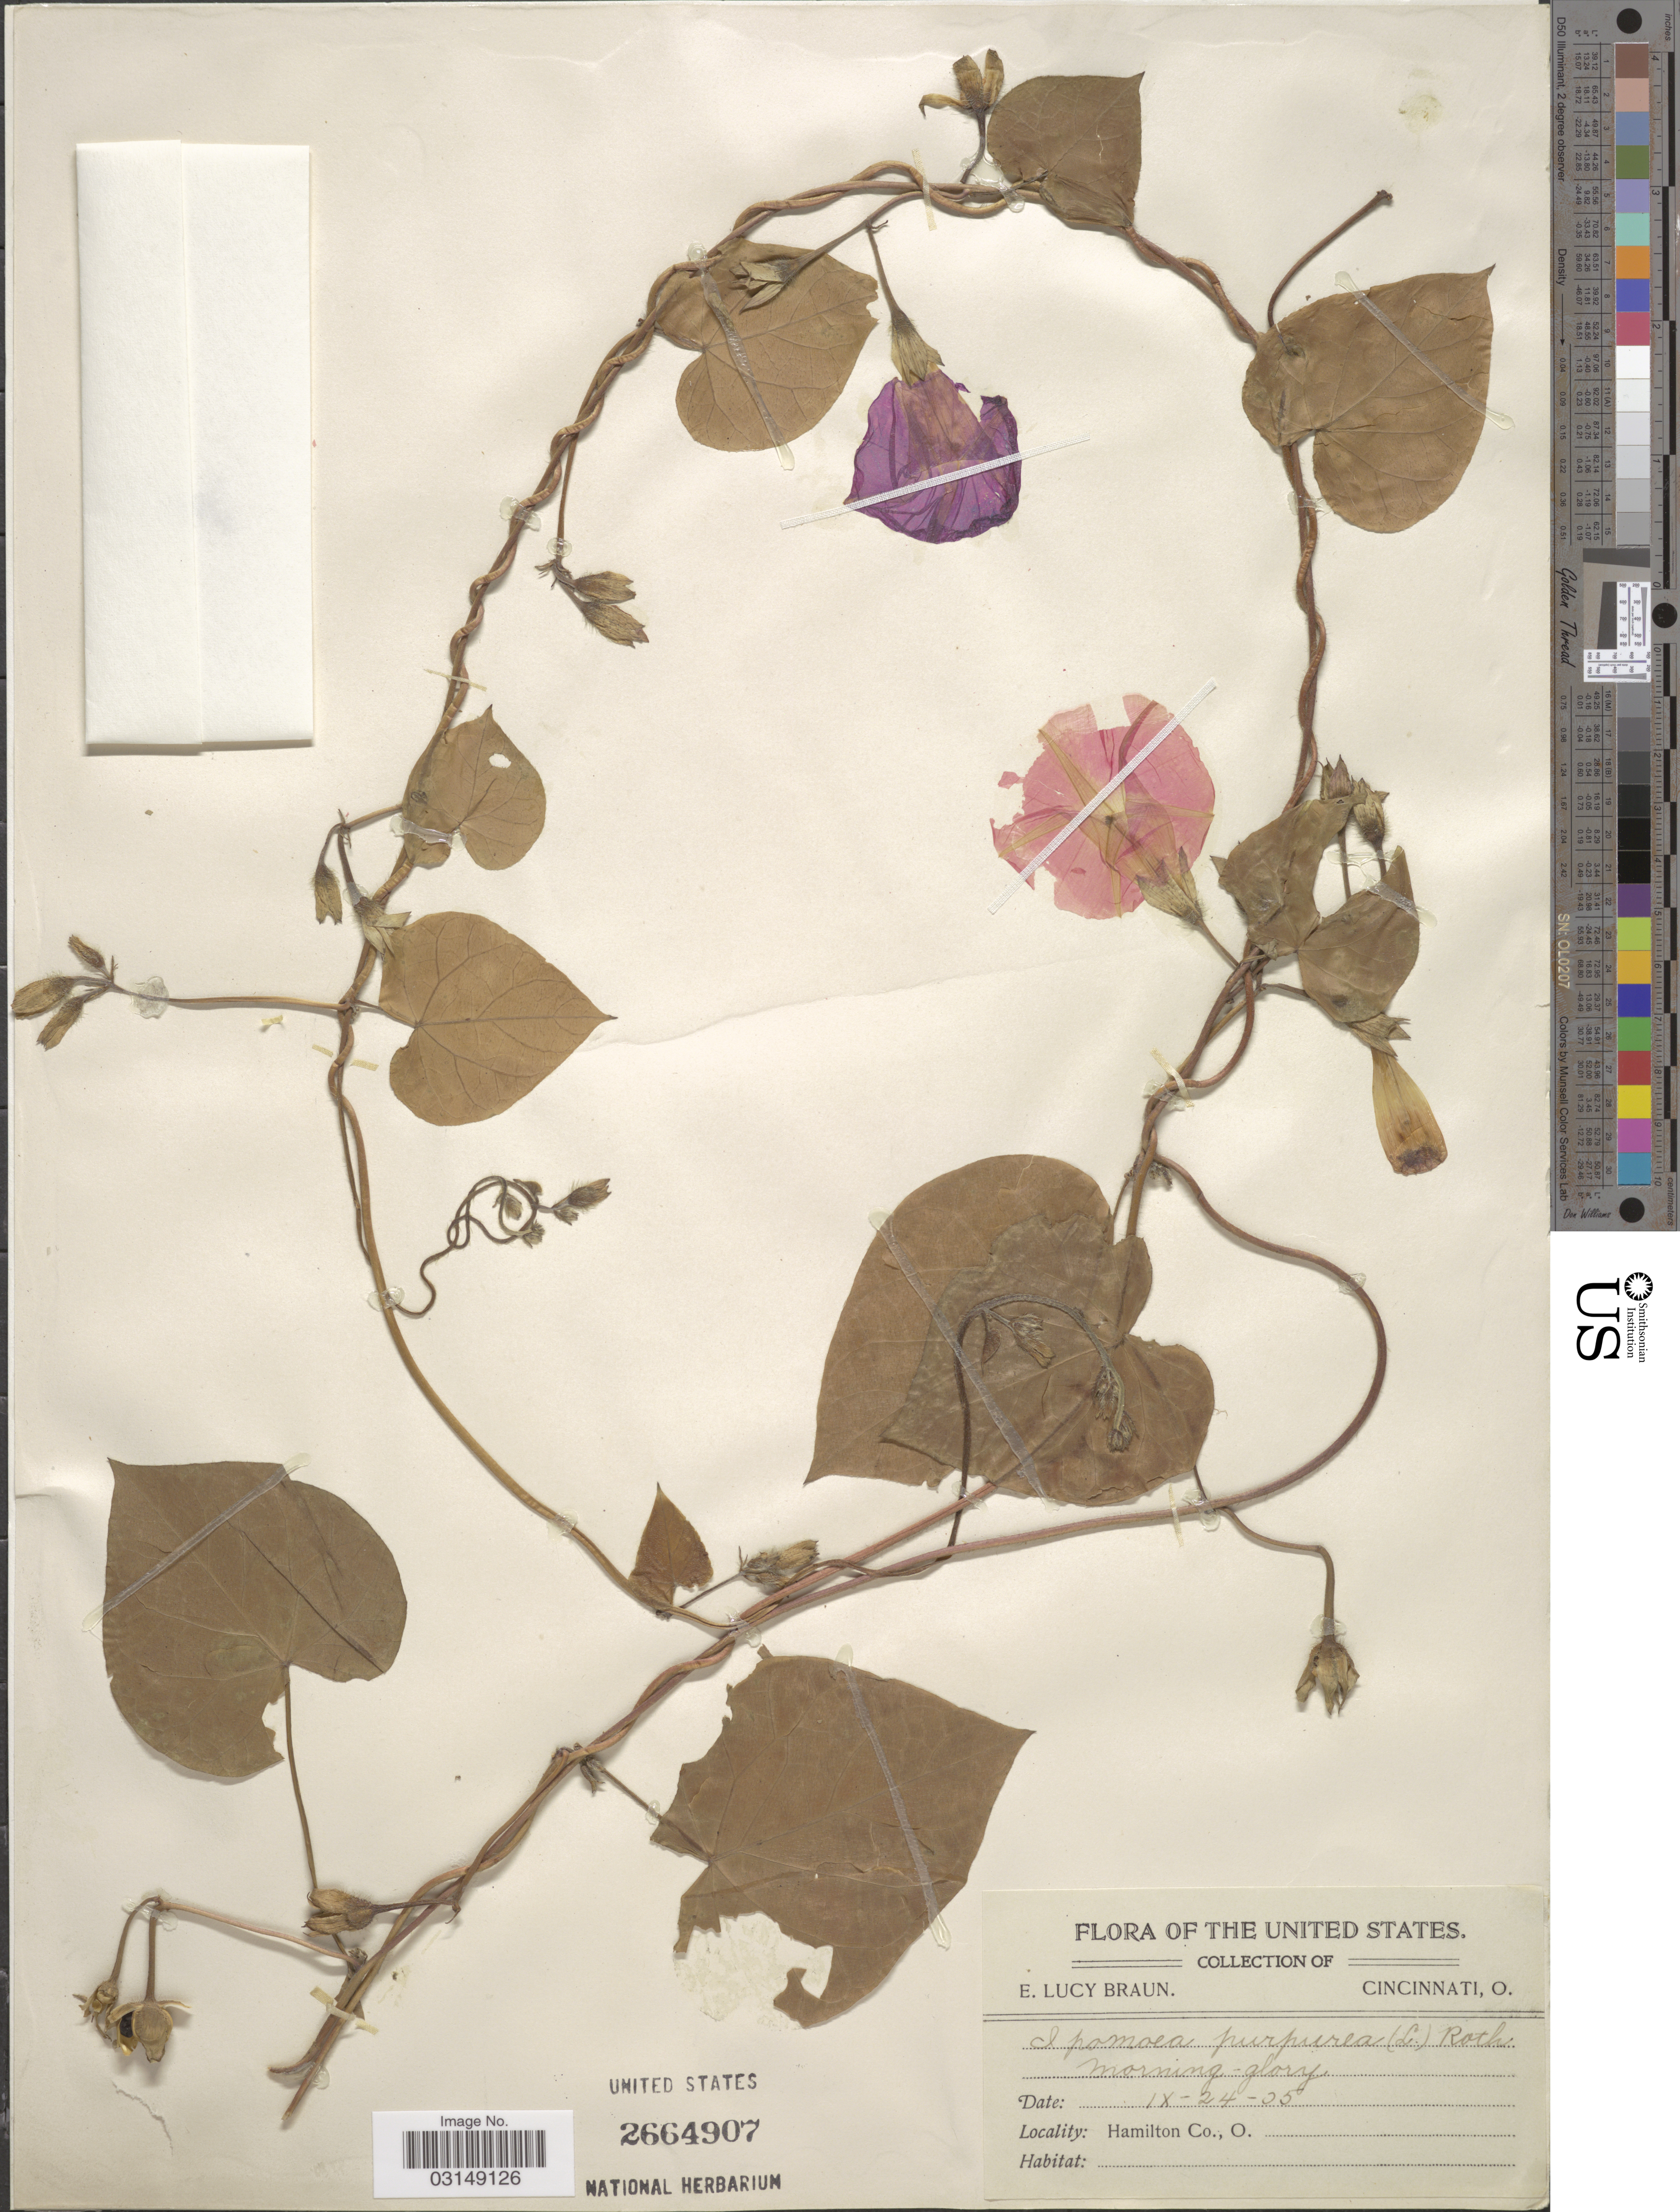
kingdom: Plantae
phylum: Tracheophyta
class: Magnoliopsida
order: Solanales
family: Convolvulaceae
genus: Ipomoea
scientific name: Ipomoea purpurea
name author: (L.) Roth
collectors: E. L. Braun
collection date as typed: Transcribed d/m/y: 24/9/5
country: United States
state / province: Ohio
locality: Hamilton Co., O.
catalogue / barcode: US 2664907